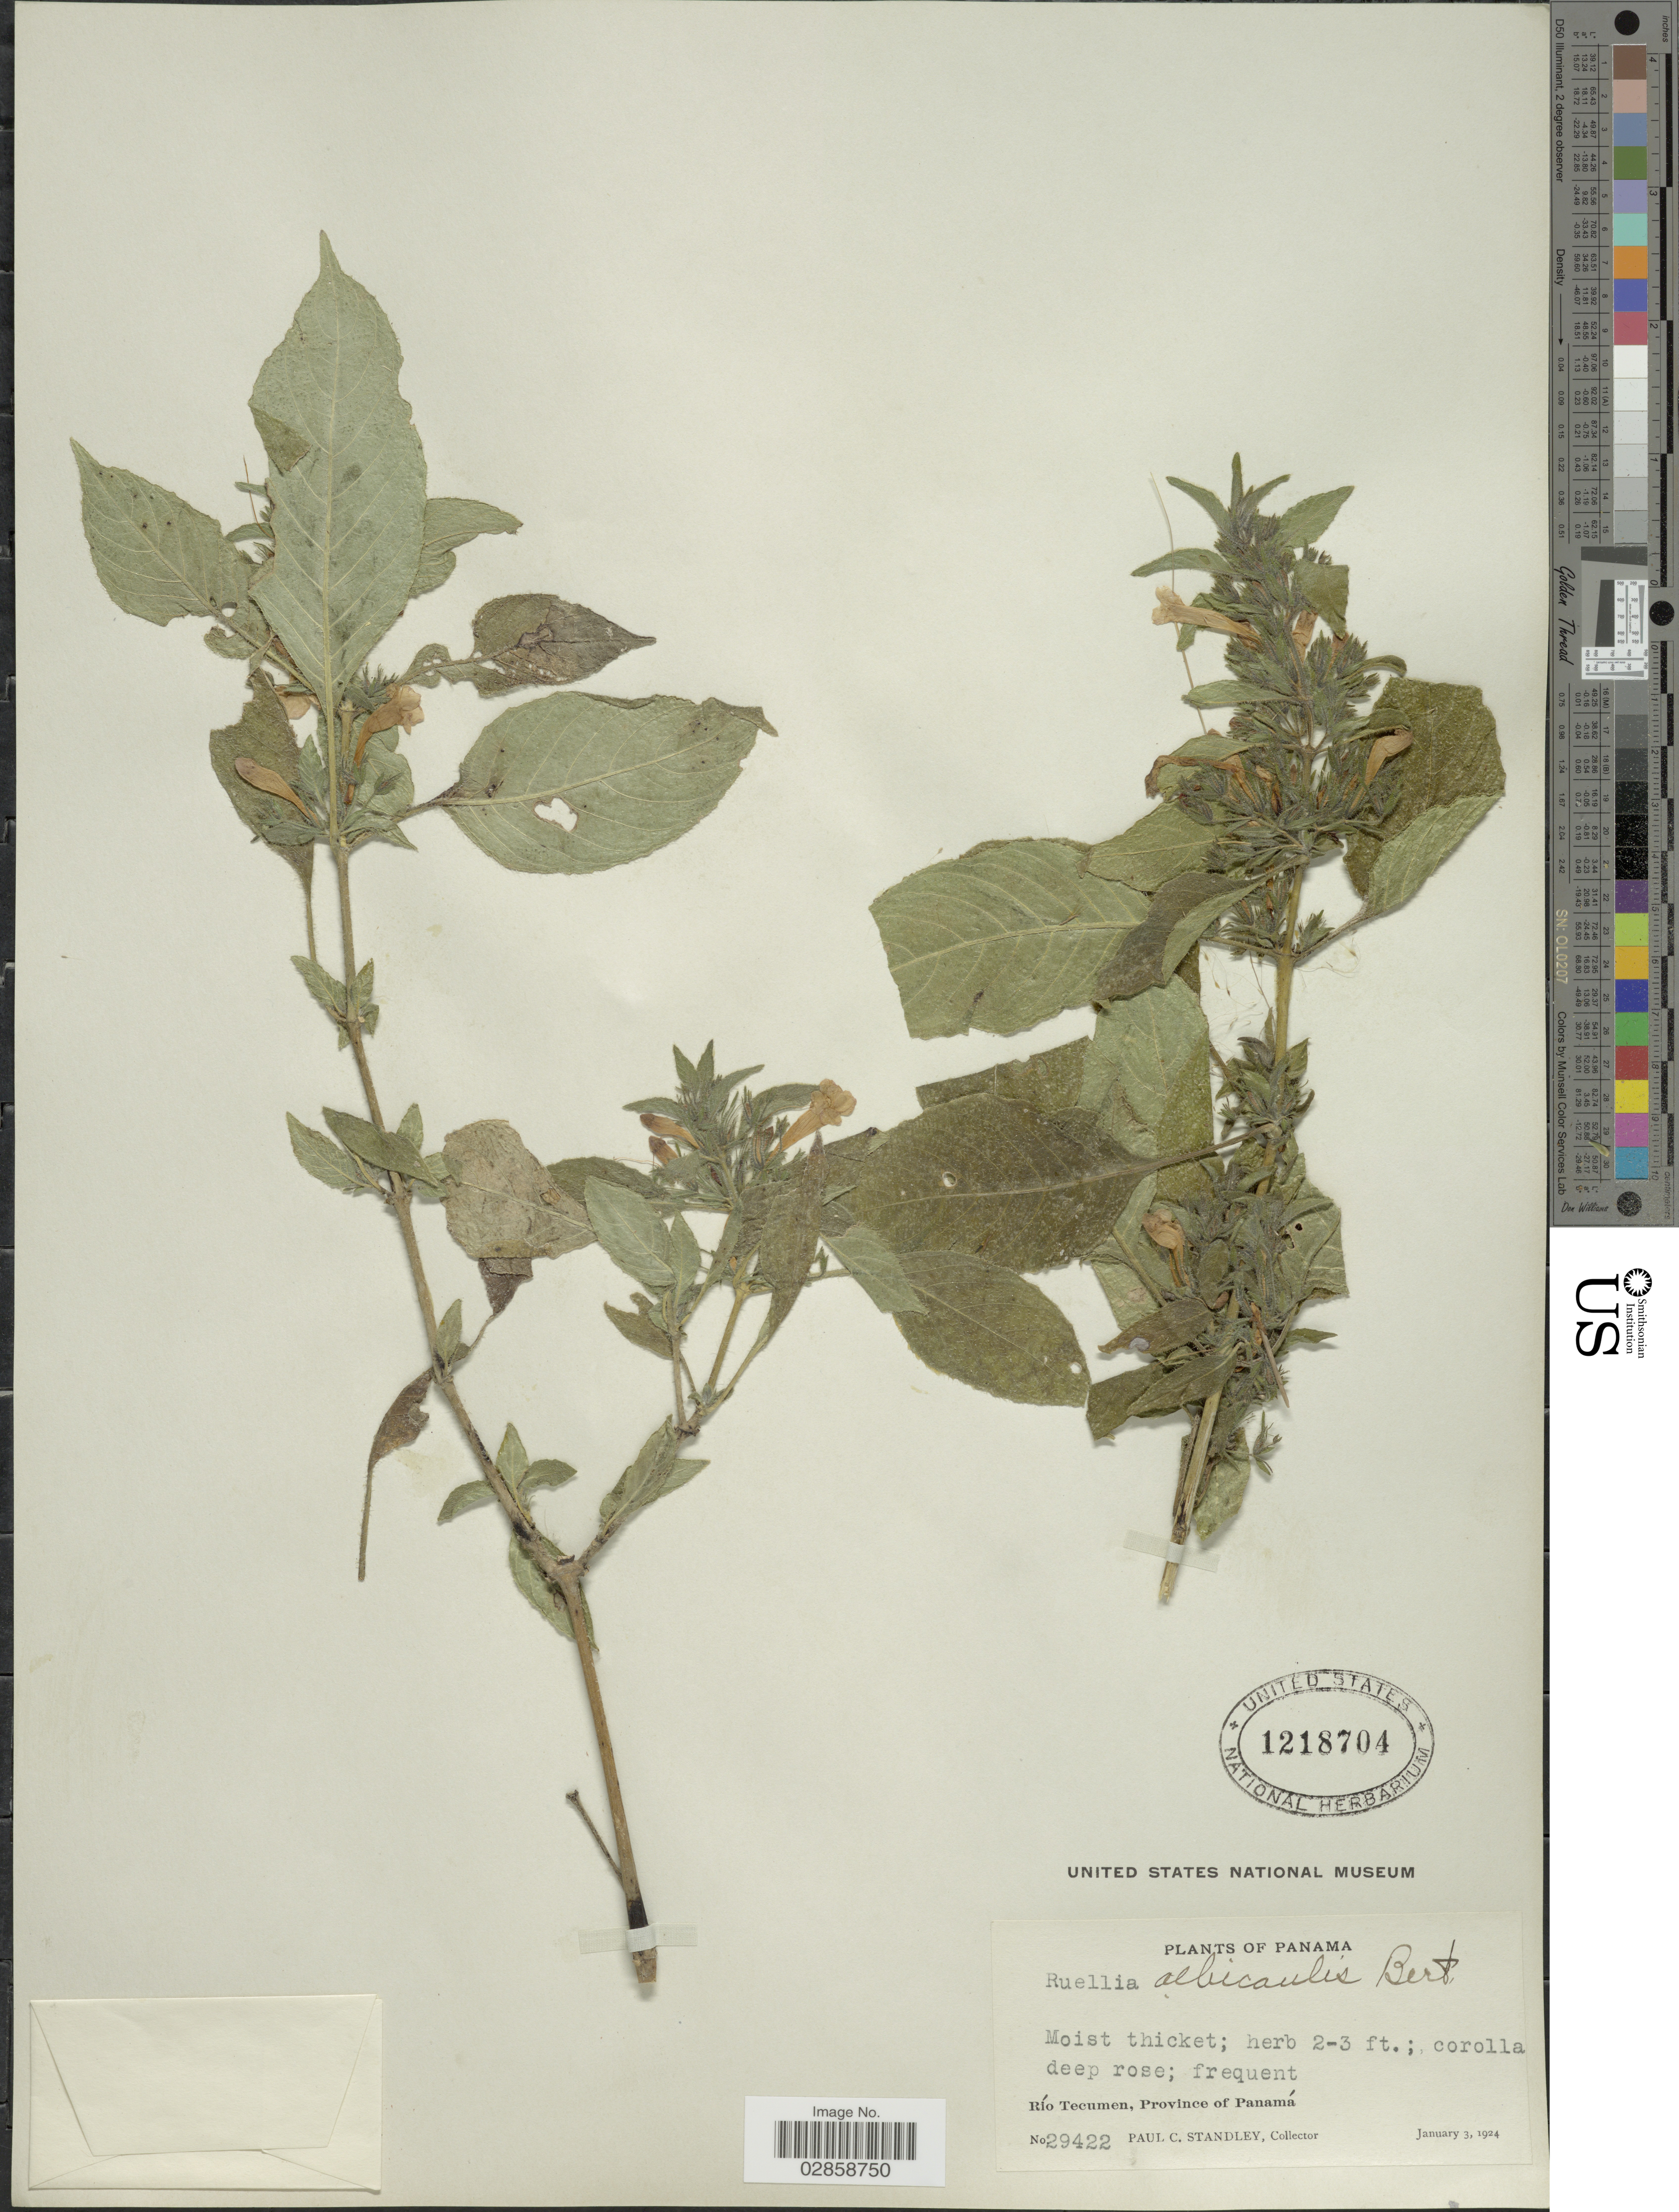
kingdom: Plantae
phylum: Tracheophyta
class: Magnoliopsida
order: Lamiales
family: Acanthaceae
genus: Ruellia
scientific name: Ruellia inundata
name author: Kunth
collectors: P. C. Standley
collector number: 29422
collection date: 1924-01-03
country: Panama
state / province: Panamá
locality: Río Tecumen.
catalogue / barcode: US 1218704